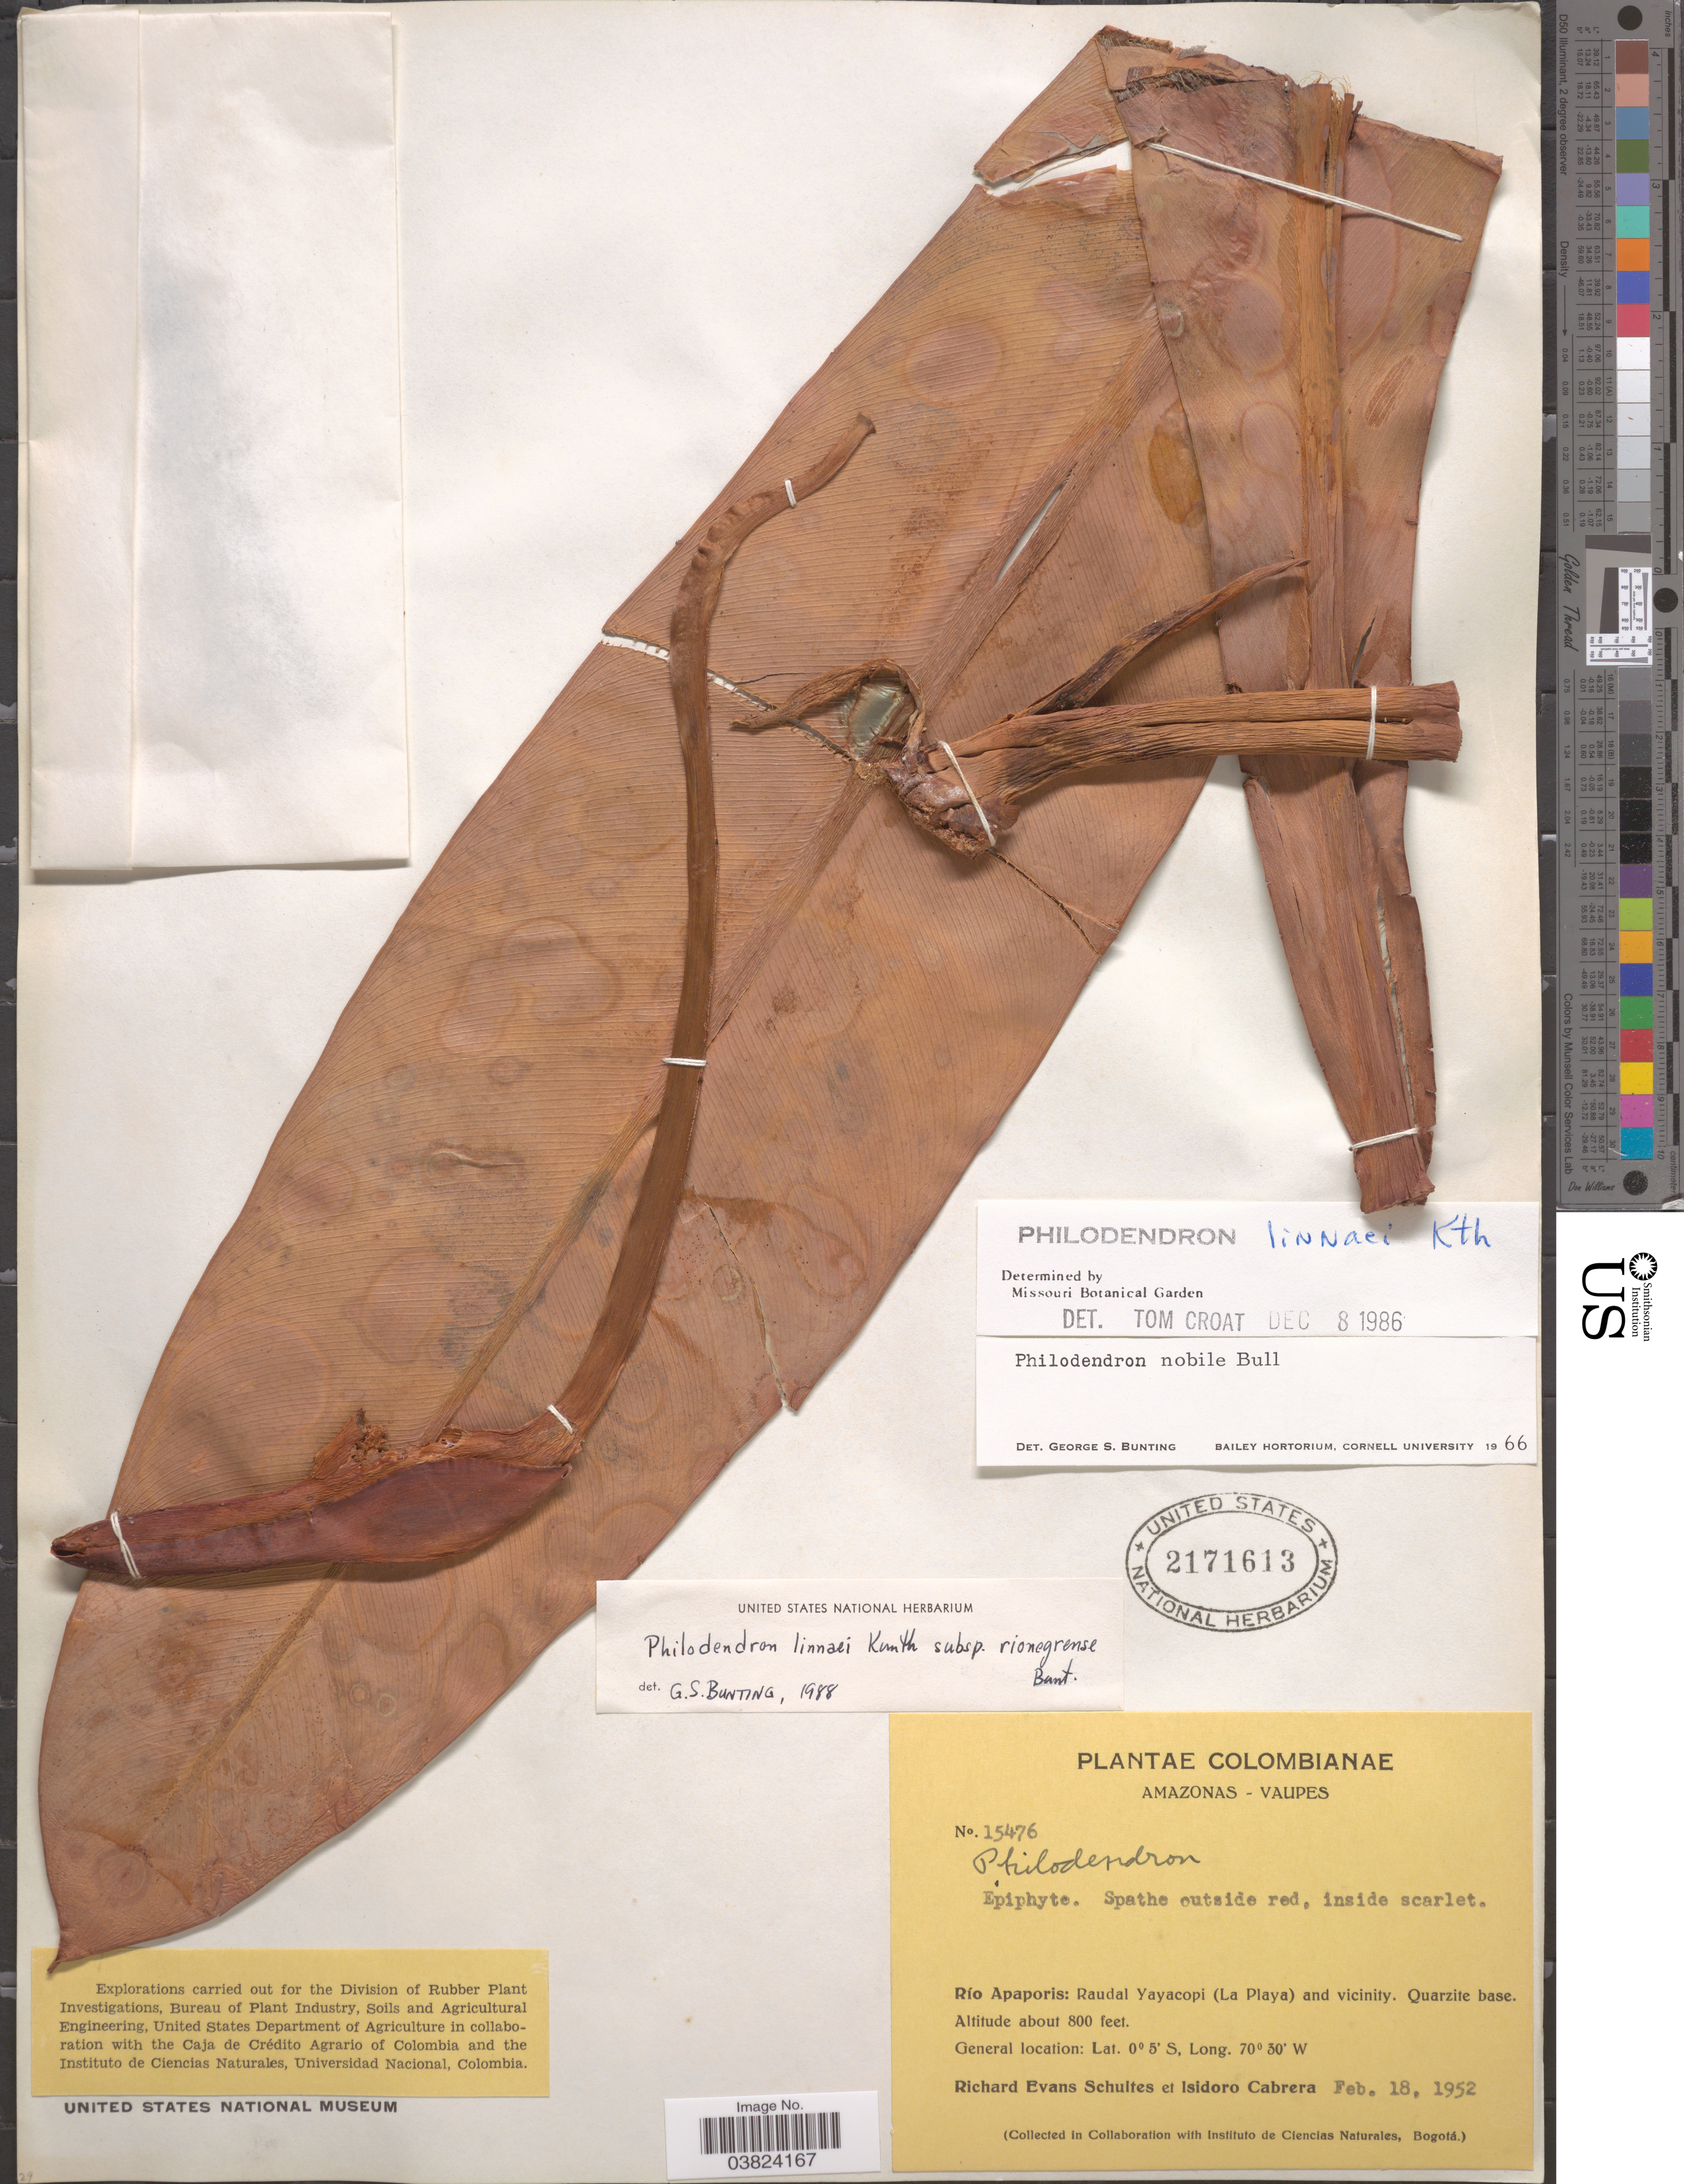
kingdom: Plantae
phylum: Tracheophyta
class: Liliopsida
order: Alismatales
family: Araceae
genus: Philodendron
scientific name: Philodendron linnaei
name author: Kunth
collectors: R. E. Schultes & I. Cabrera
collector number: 15476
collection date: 1952-02-18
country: Colombia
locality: Amazons-Vaupes. Río Apaporis: Raudal Yayacopi (La Playa) and vicinity. Quarzite base.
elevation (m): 244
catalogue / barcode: US 2171613